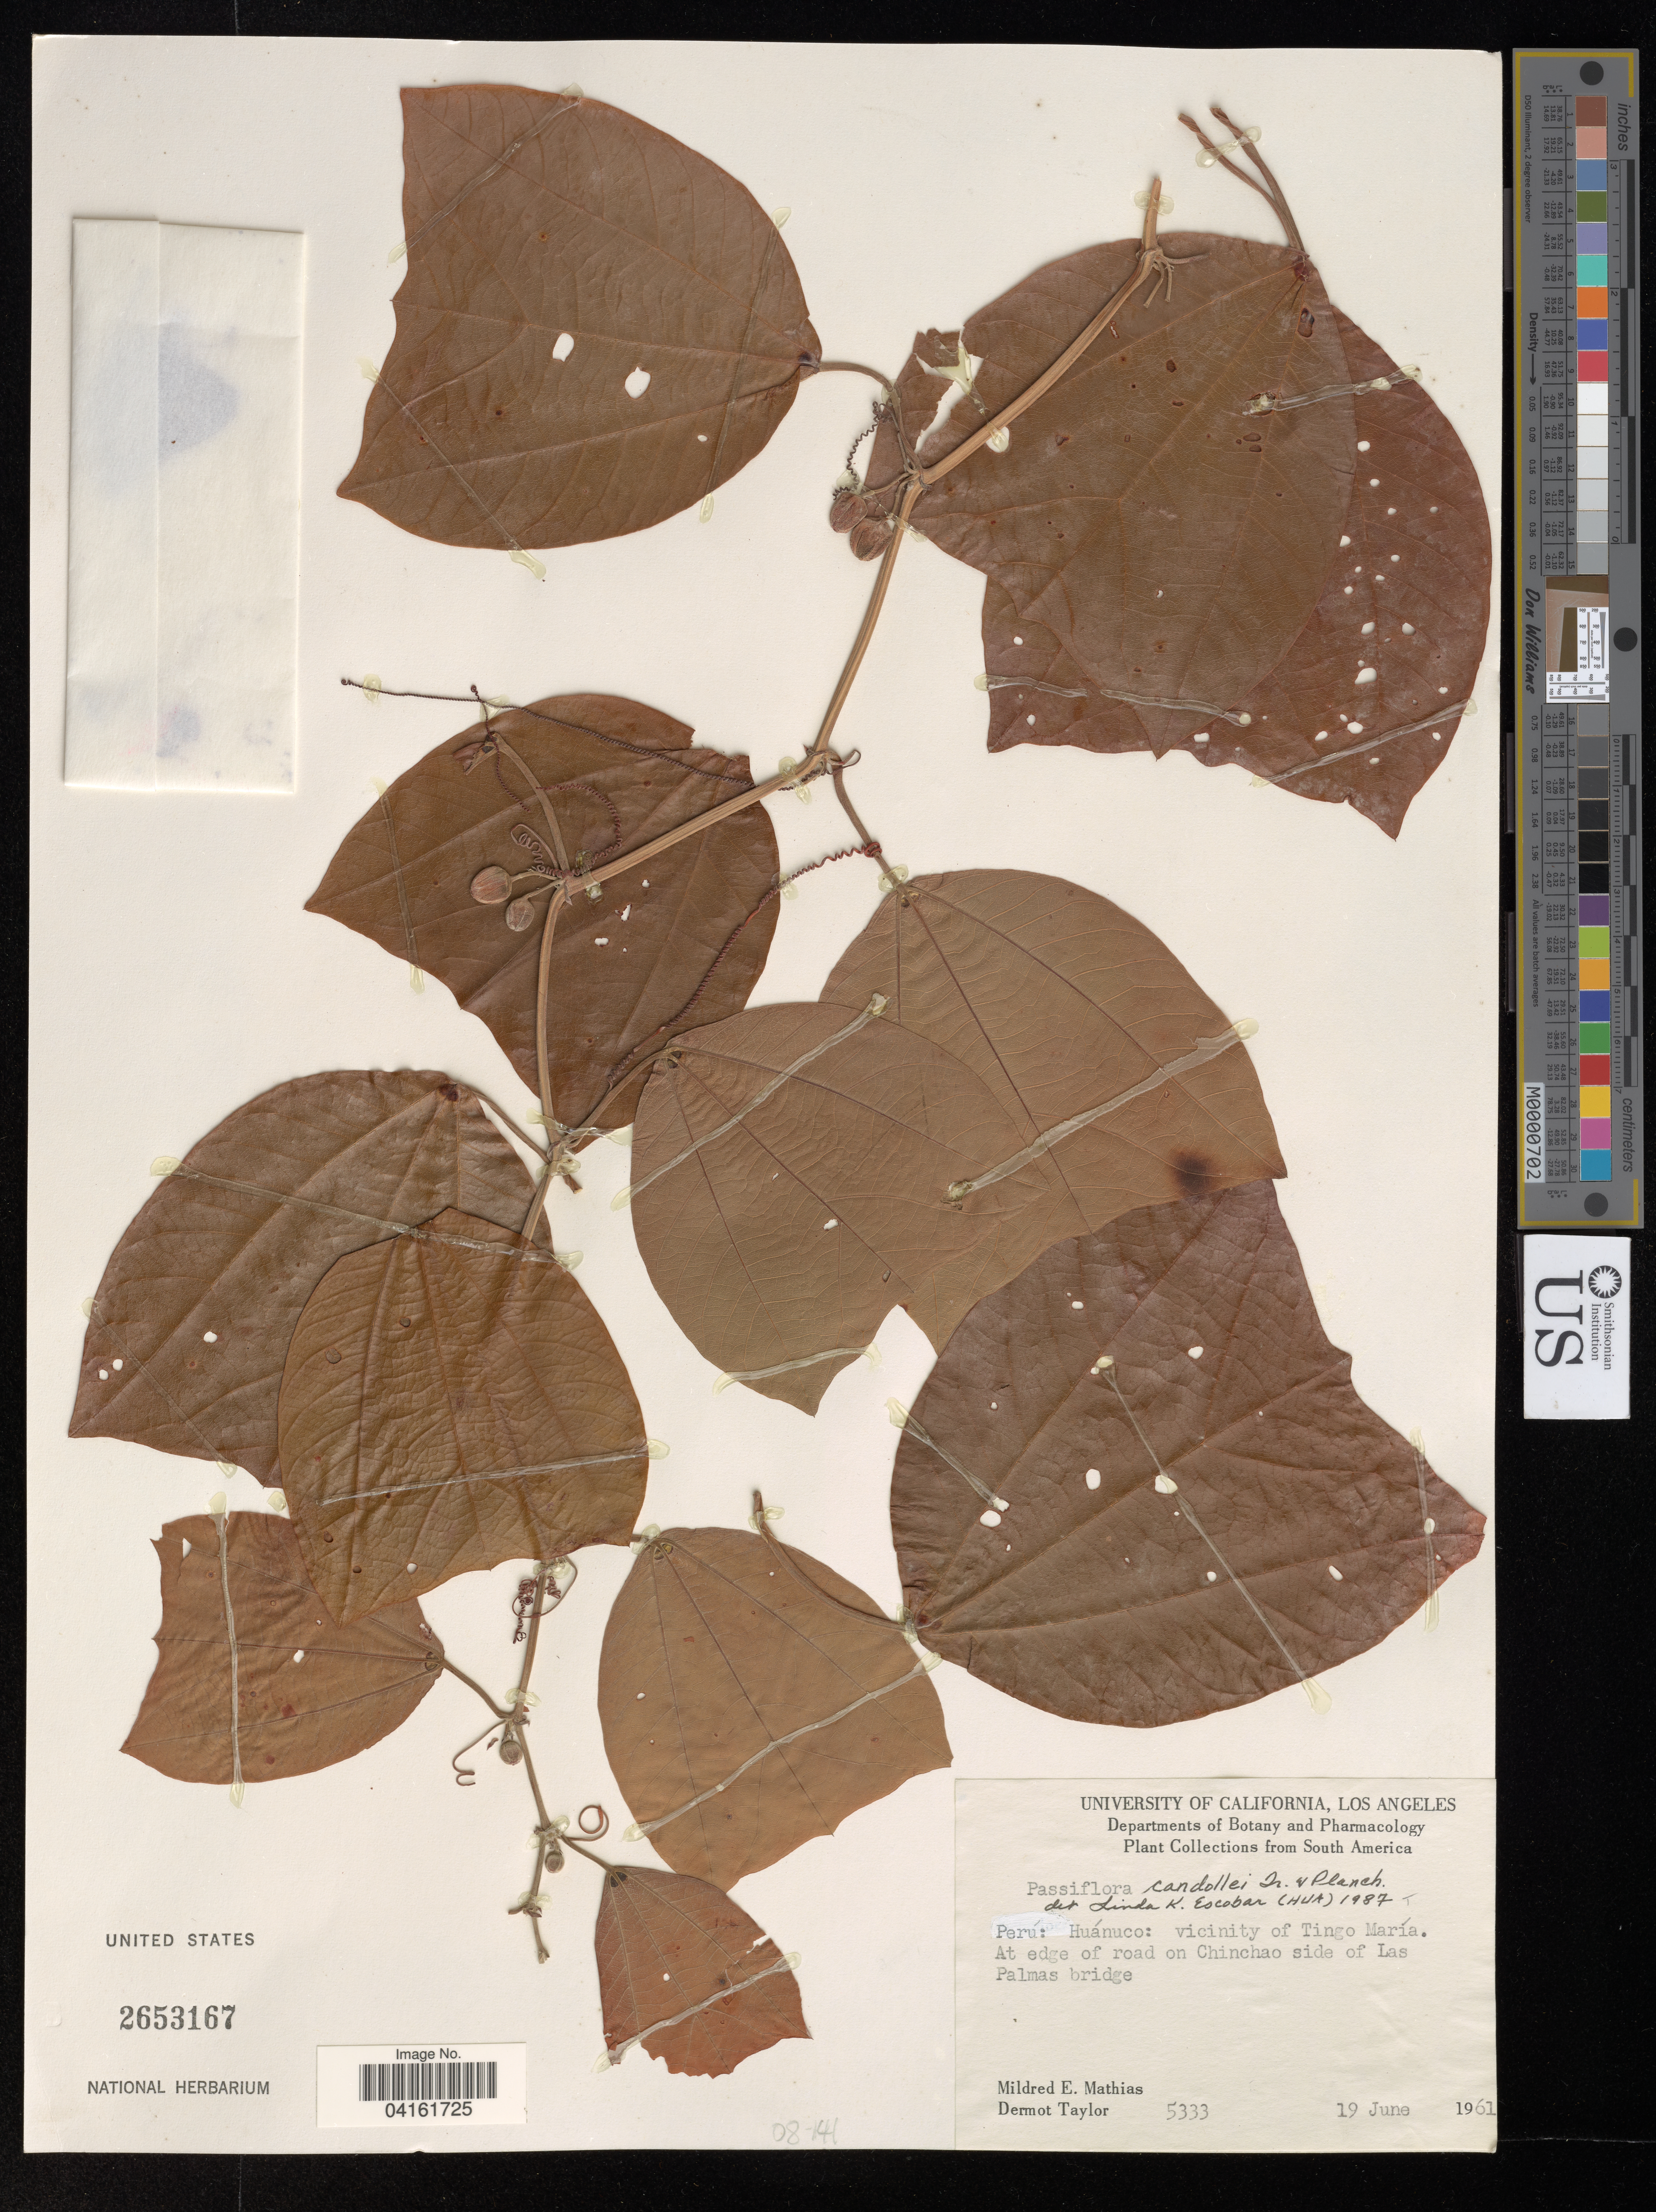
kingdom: Plantae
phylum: Tracheophyta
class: Magnoliopsida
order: Malpighiales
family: Passifloraceae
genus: Passiflora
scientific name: Passiflora candollei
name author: Triana & Planch.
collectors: M. E. Mathias & D. Taylor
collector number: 5333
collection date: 1961-06-19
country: Peru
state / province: Huánuco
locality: Vicinity of Tingo María. At edge of road on Chinchao side of Las Palmas bridge.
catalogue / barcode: US 2653167